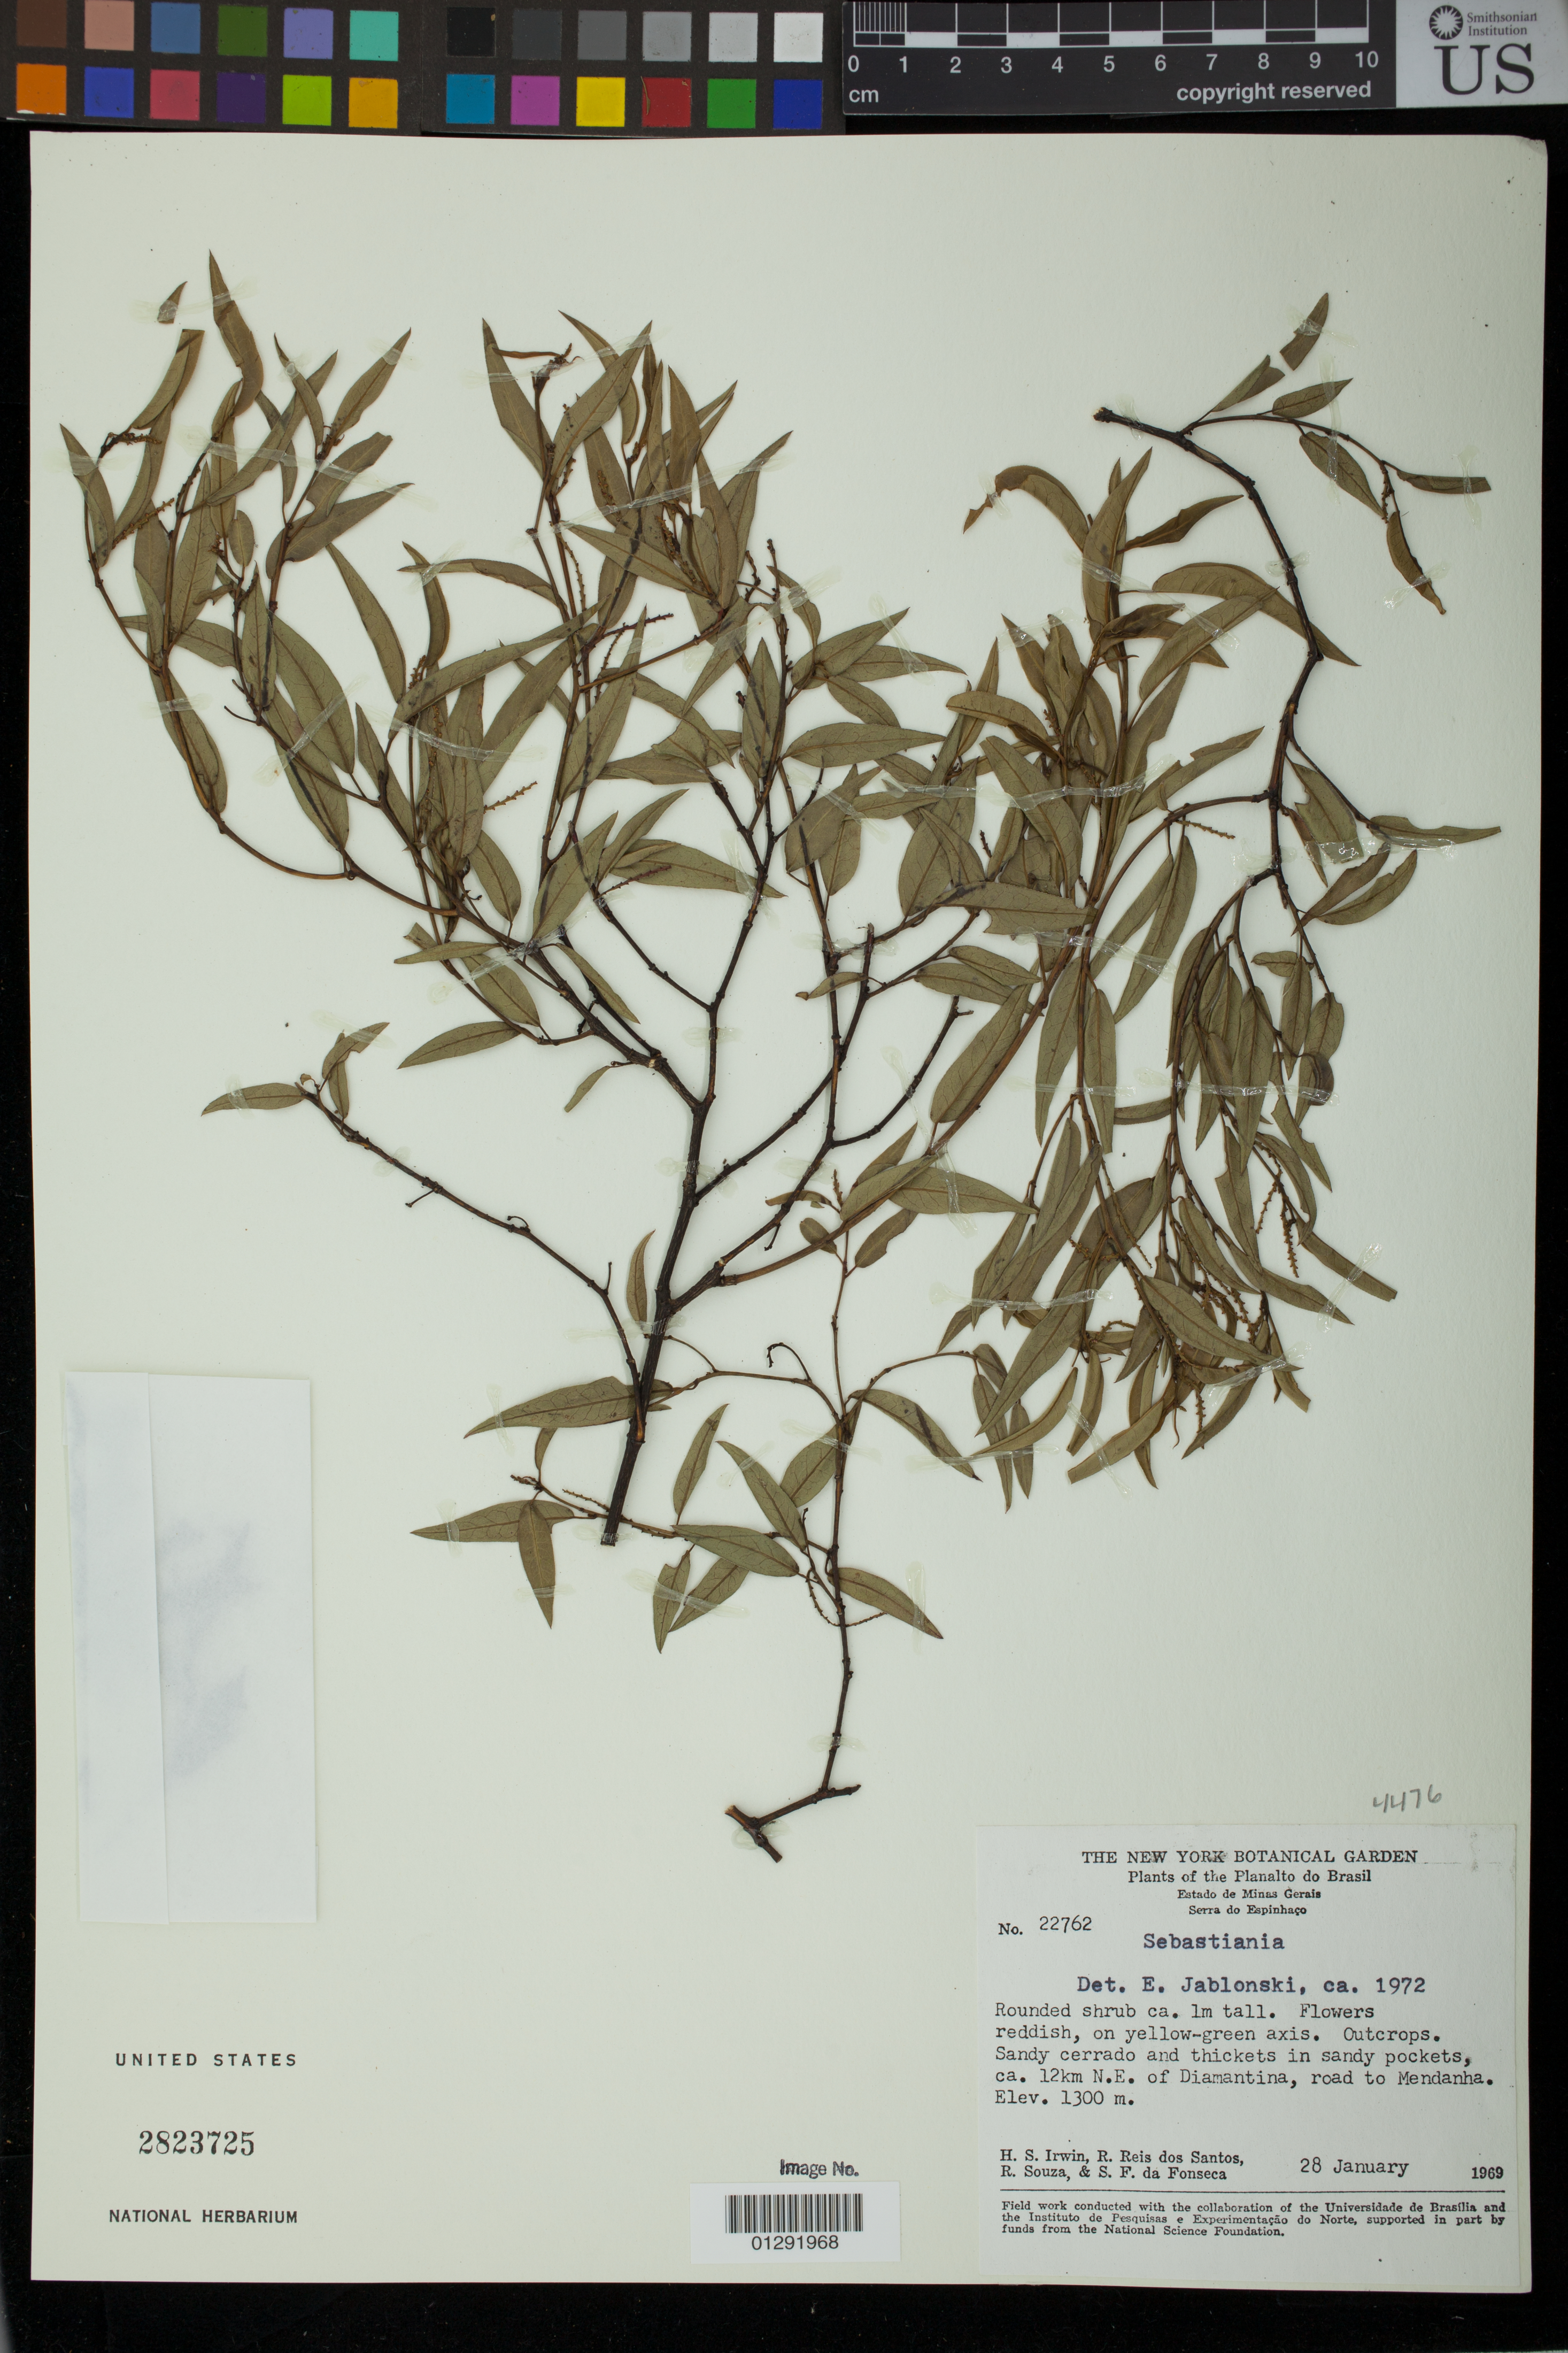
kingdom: Plantae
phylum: Tracheophyta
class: Magnoliopsida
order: Malpighiales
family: Euphorbiaceae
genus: Sebastiania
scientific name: Sebastiania sp.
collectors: H. Irwin, R. Reis dos Santos, R. Souza & S. F. Fonsêca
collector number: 22762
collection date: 1969-02-28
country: Brazil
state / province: Minas Gerais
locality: Serro do Espinhaco: ca. 12km N.E. of Diamantina, road to Mendanha.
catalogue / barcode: US 2823725